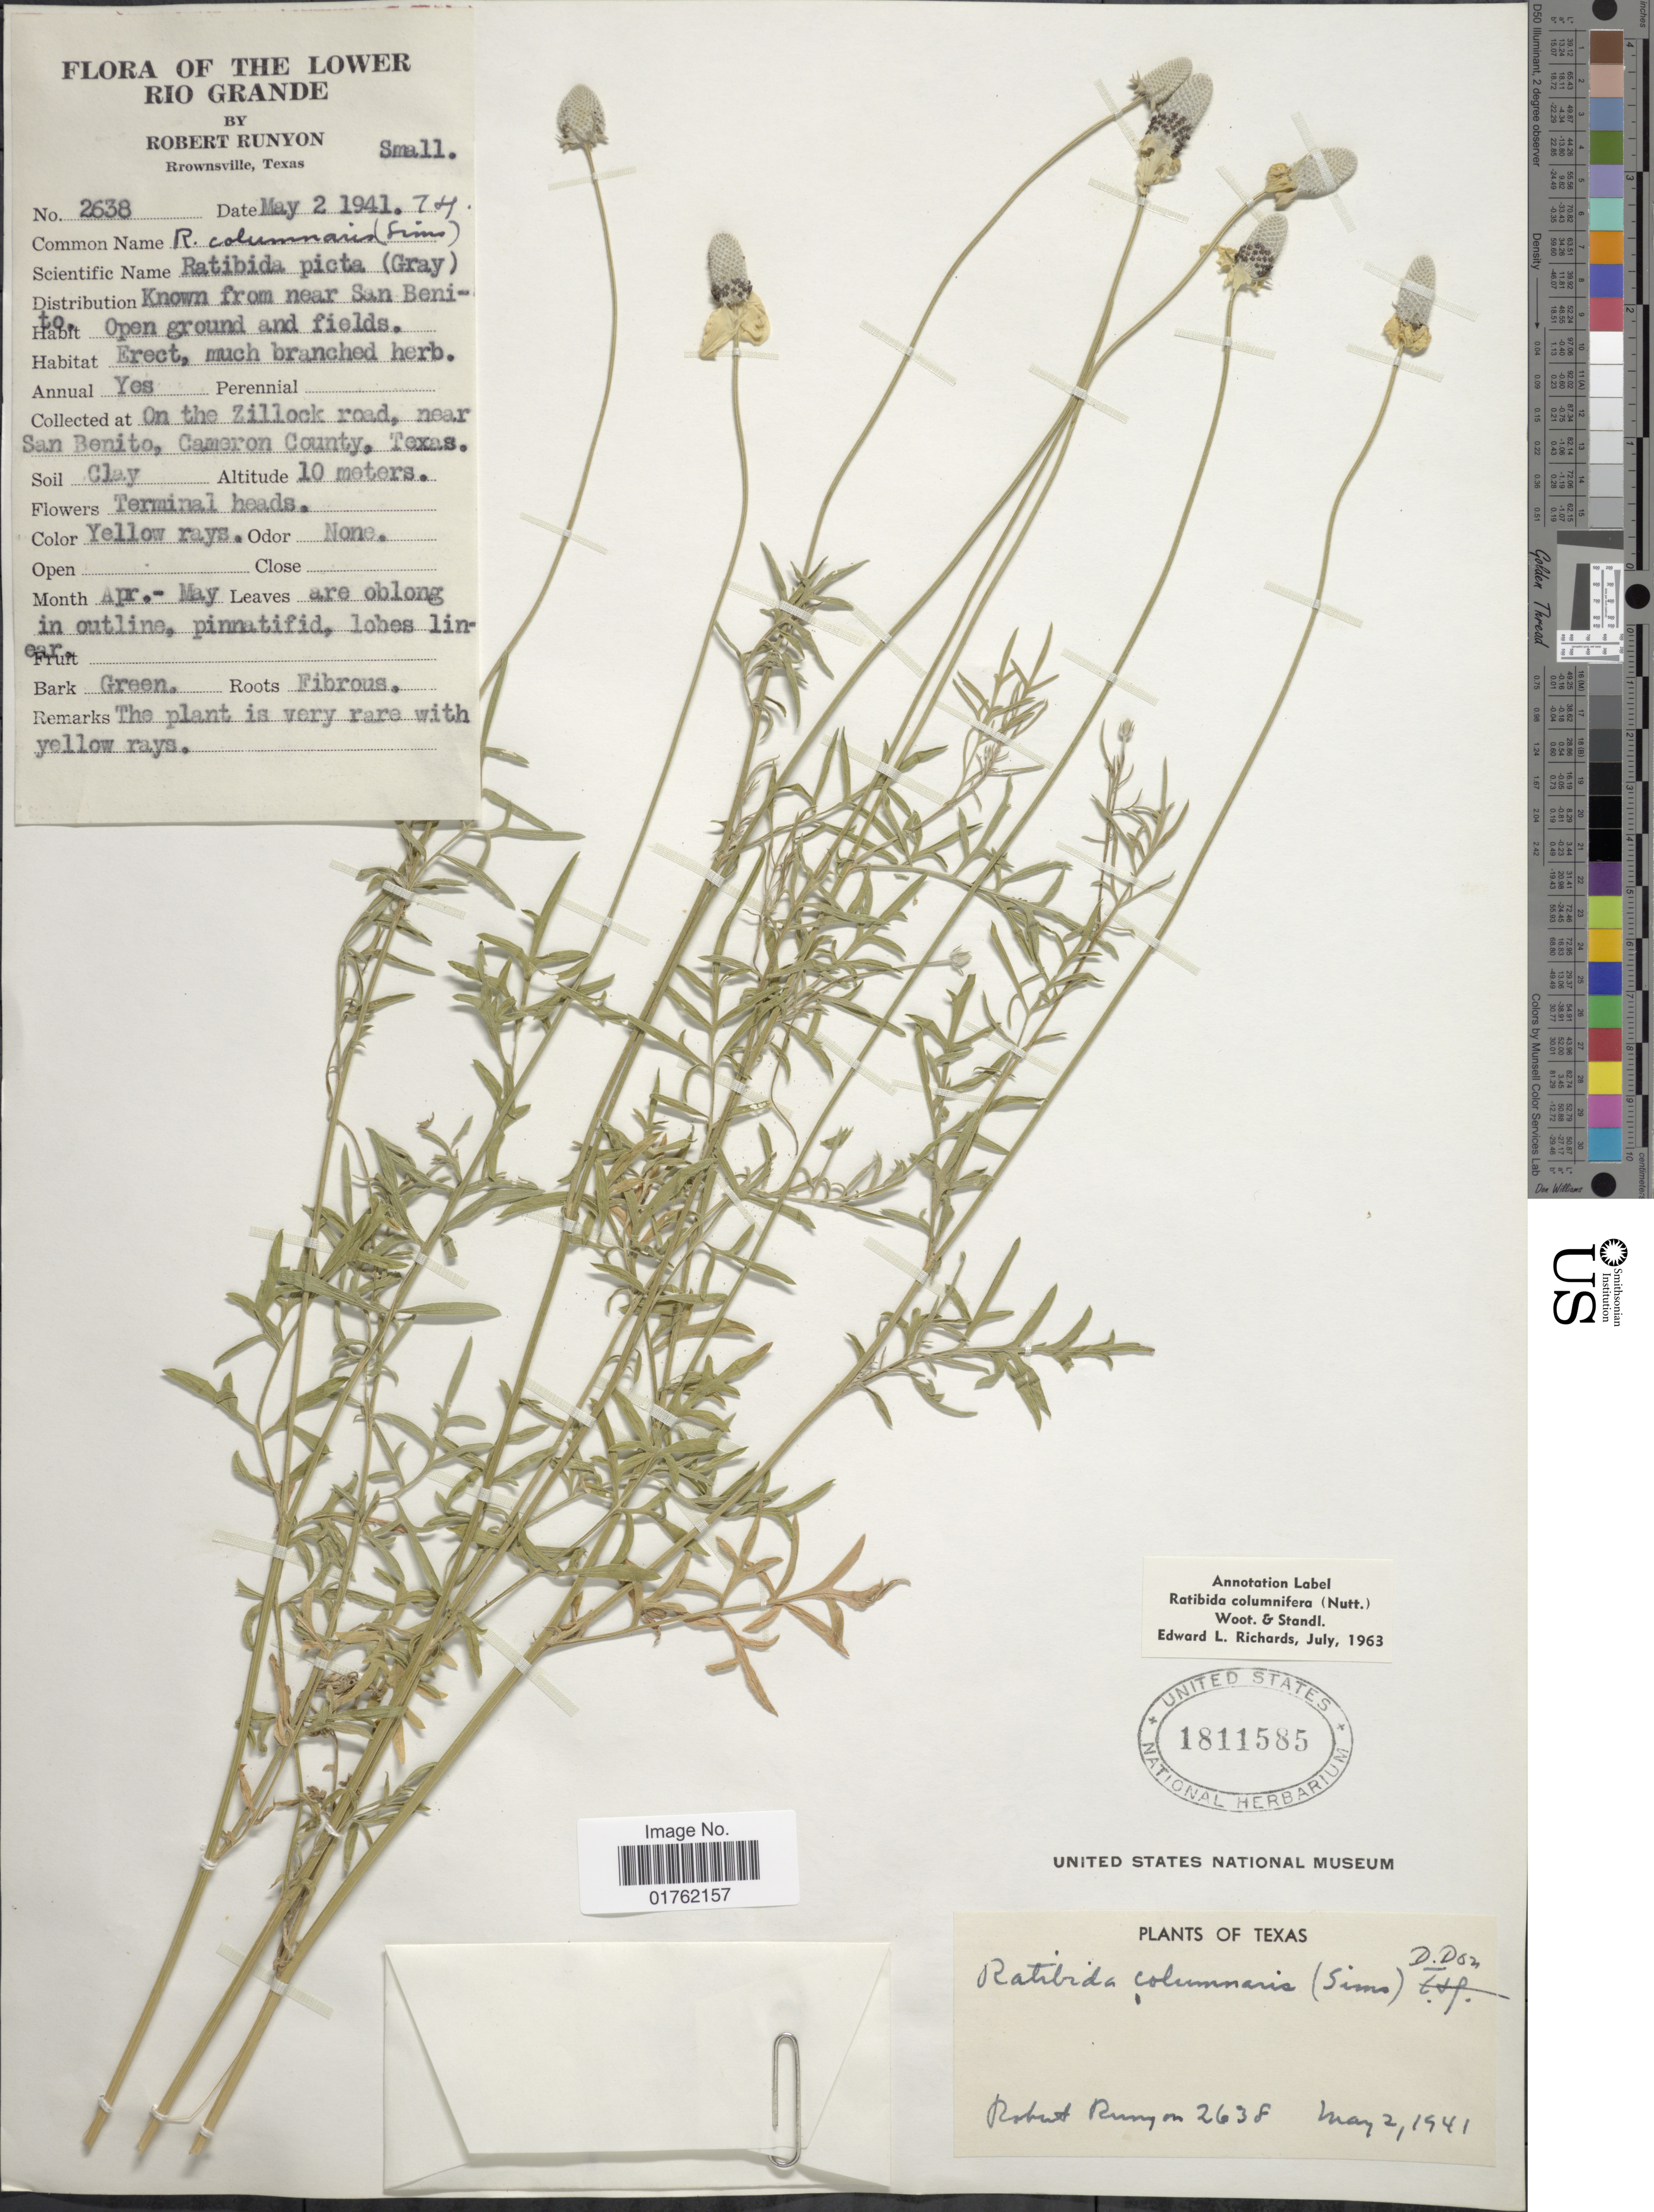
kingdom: Plantae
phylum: Tracheophyta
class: Magnoliopsida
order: Asterales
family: Asteraceae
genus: Ratibida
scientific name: Ratibida columnaris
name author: (Pursh) D. Don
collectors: R. Runyon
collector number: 2638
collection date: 1941-05-02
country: United States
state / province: Texas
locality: The Lower Rio Grande, Known from near San Benito. On the Zillock road, near San Benito, Cameron County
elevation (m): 10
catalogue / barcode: US 1811585